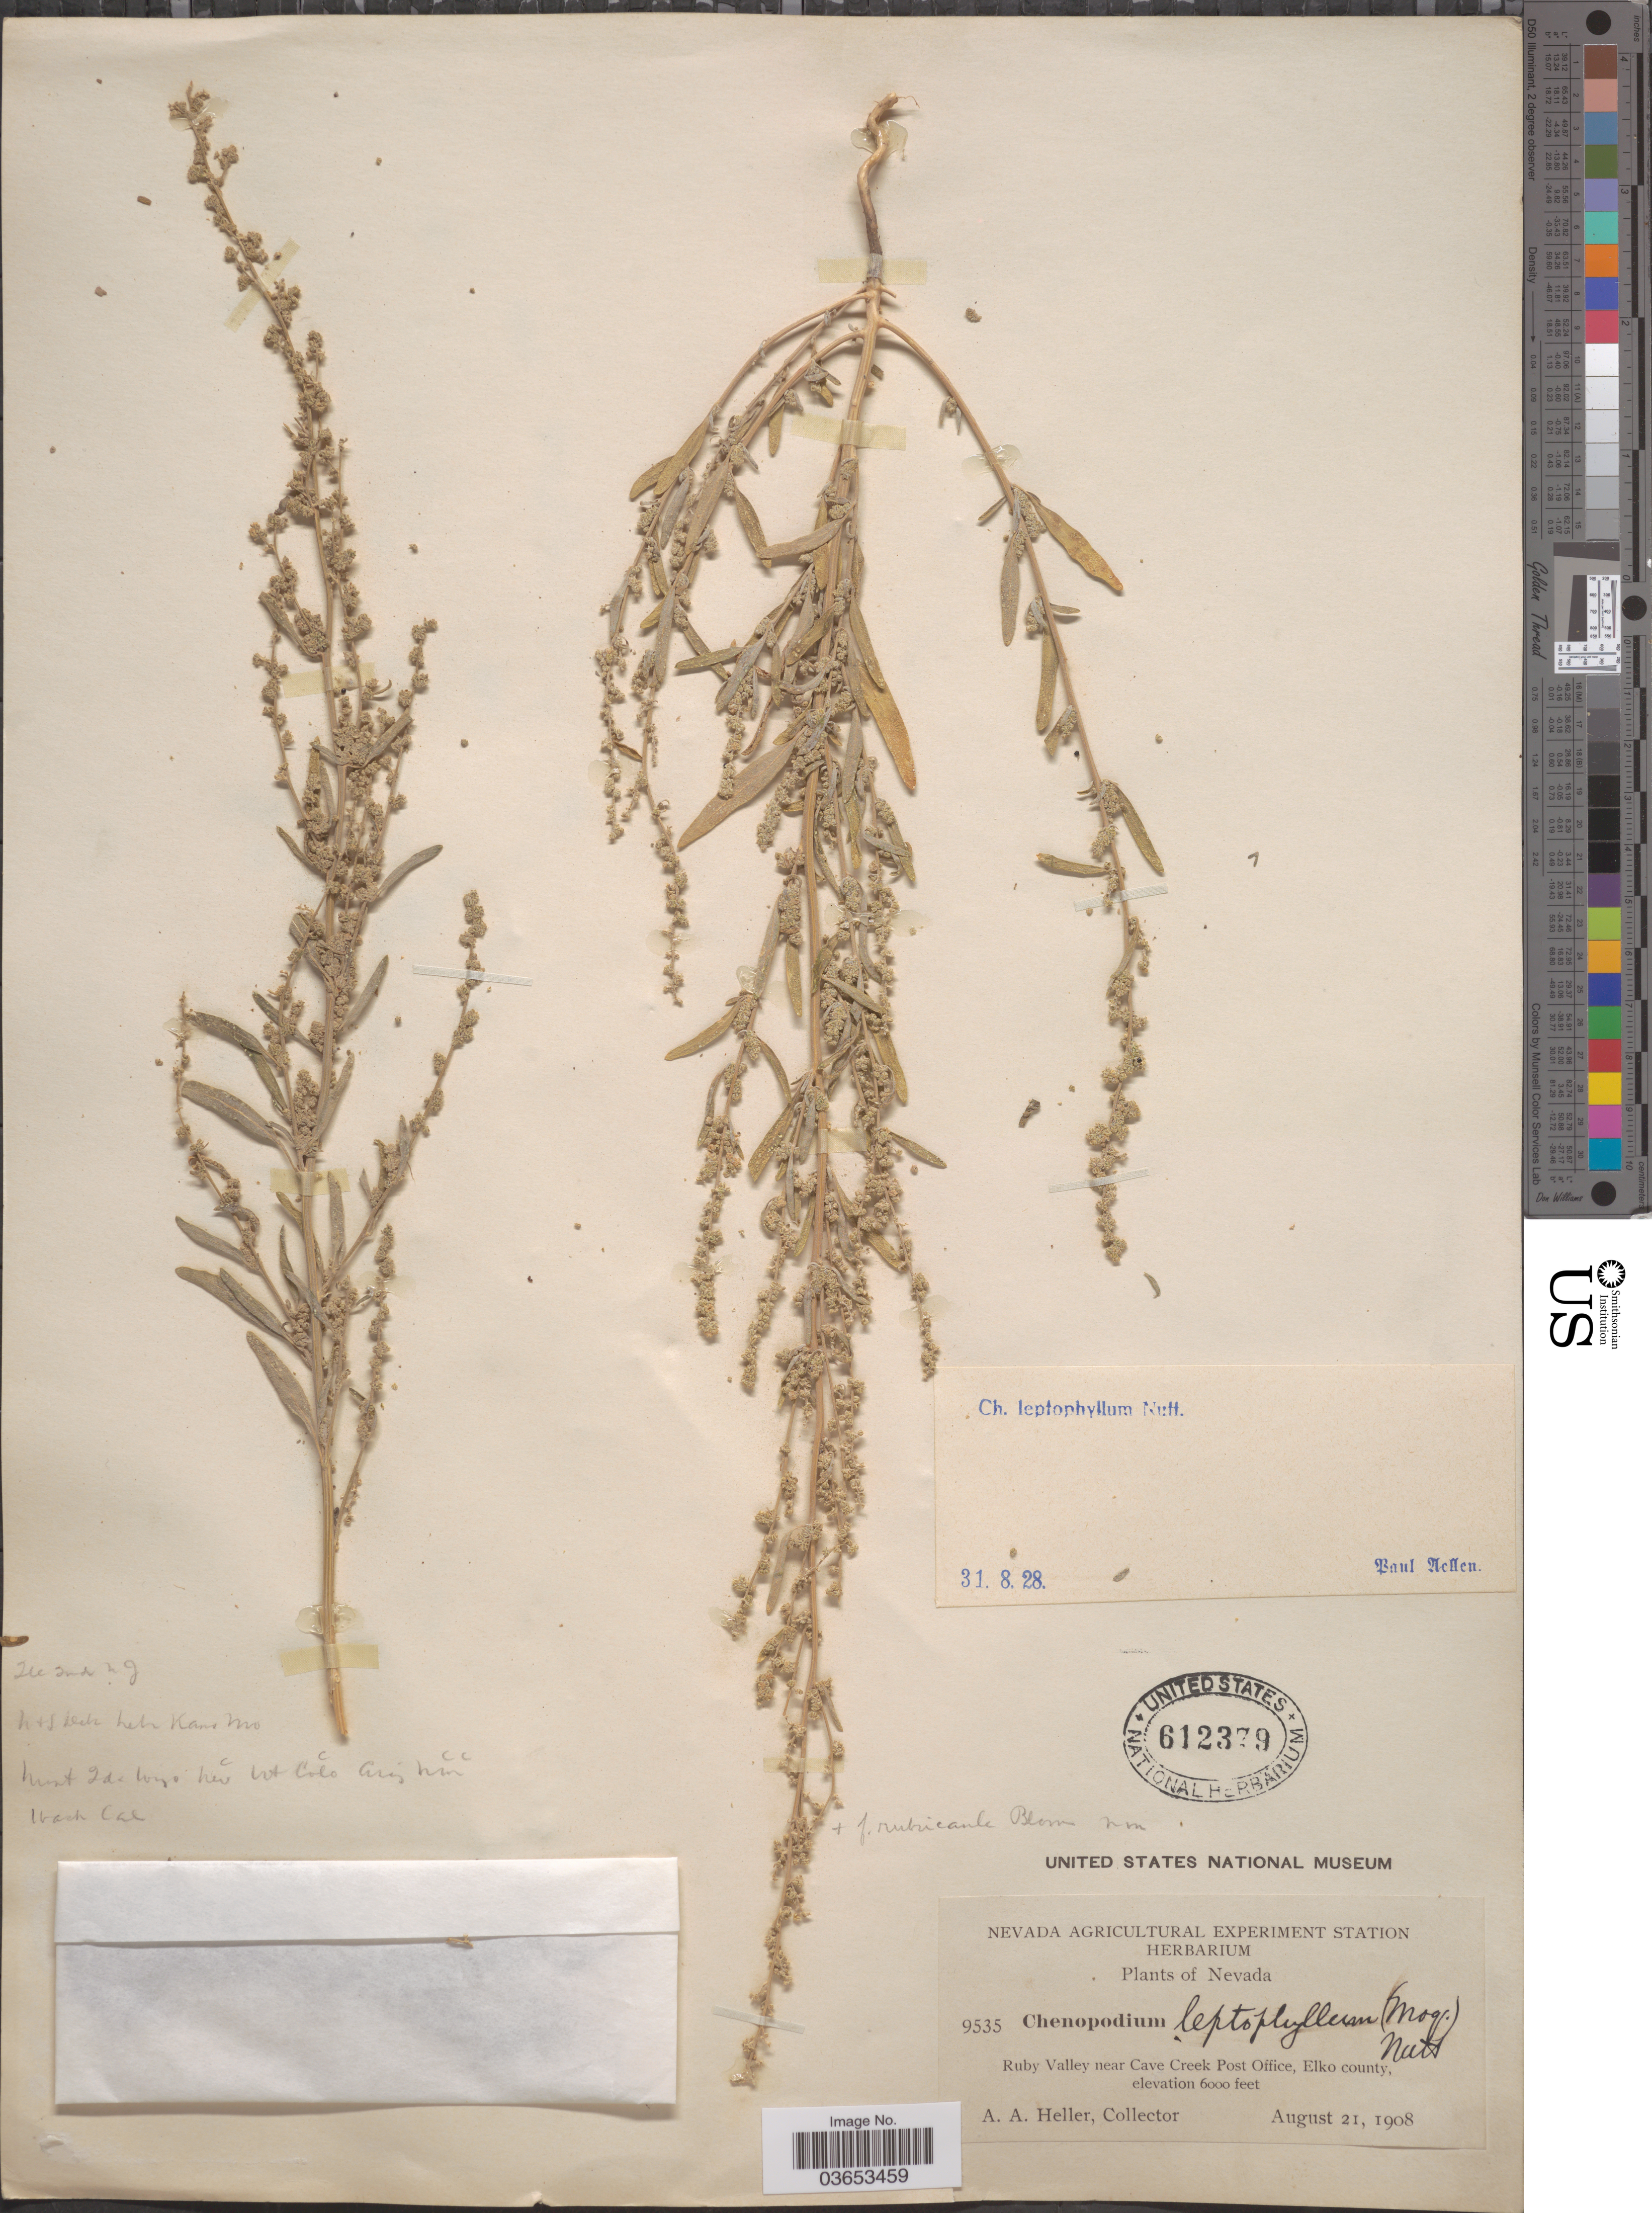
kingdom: Plantae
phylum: Tracheophyta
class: Magnoliopsida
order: Caryophyllales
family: Amaranthaceae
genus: Chenopodium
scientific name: Chenopodium leptophyllum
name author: (Moq.) Nutt. ex S. Watson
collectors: A. A. Heller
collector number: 9535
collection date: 1908-08-21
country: United States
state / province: Nevada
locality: Ruby Valley near Cave Creek Post Office, Elko county.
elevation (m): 1829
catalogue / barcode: US 612379